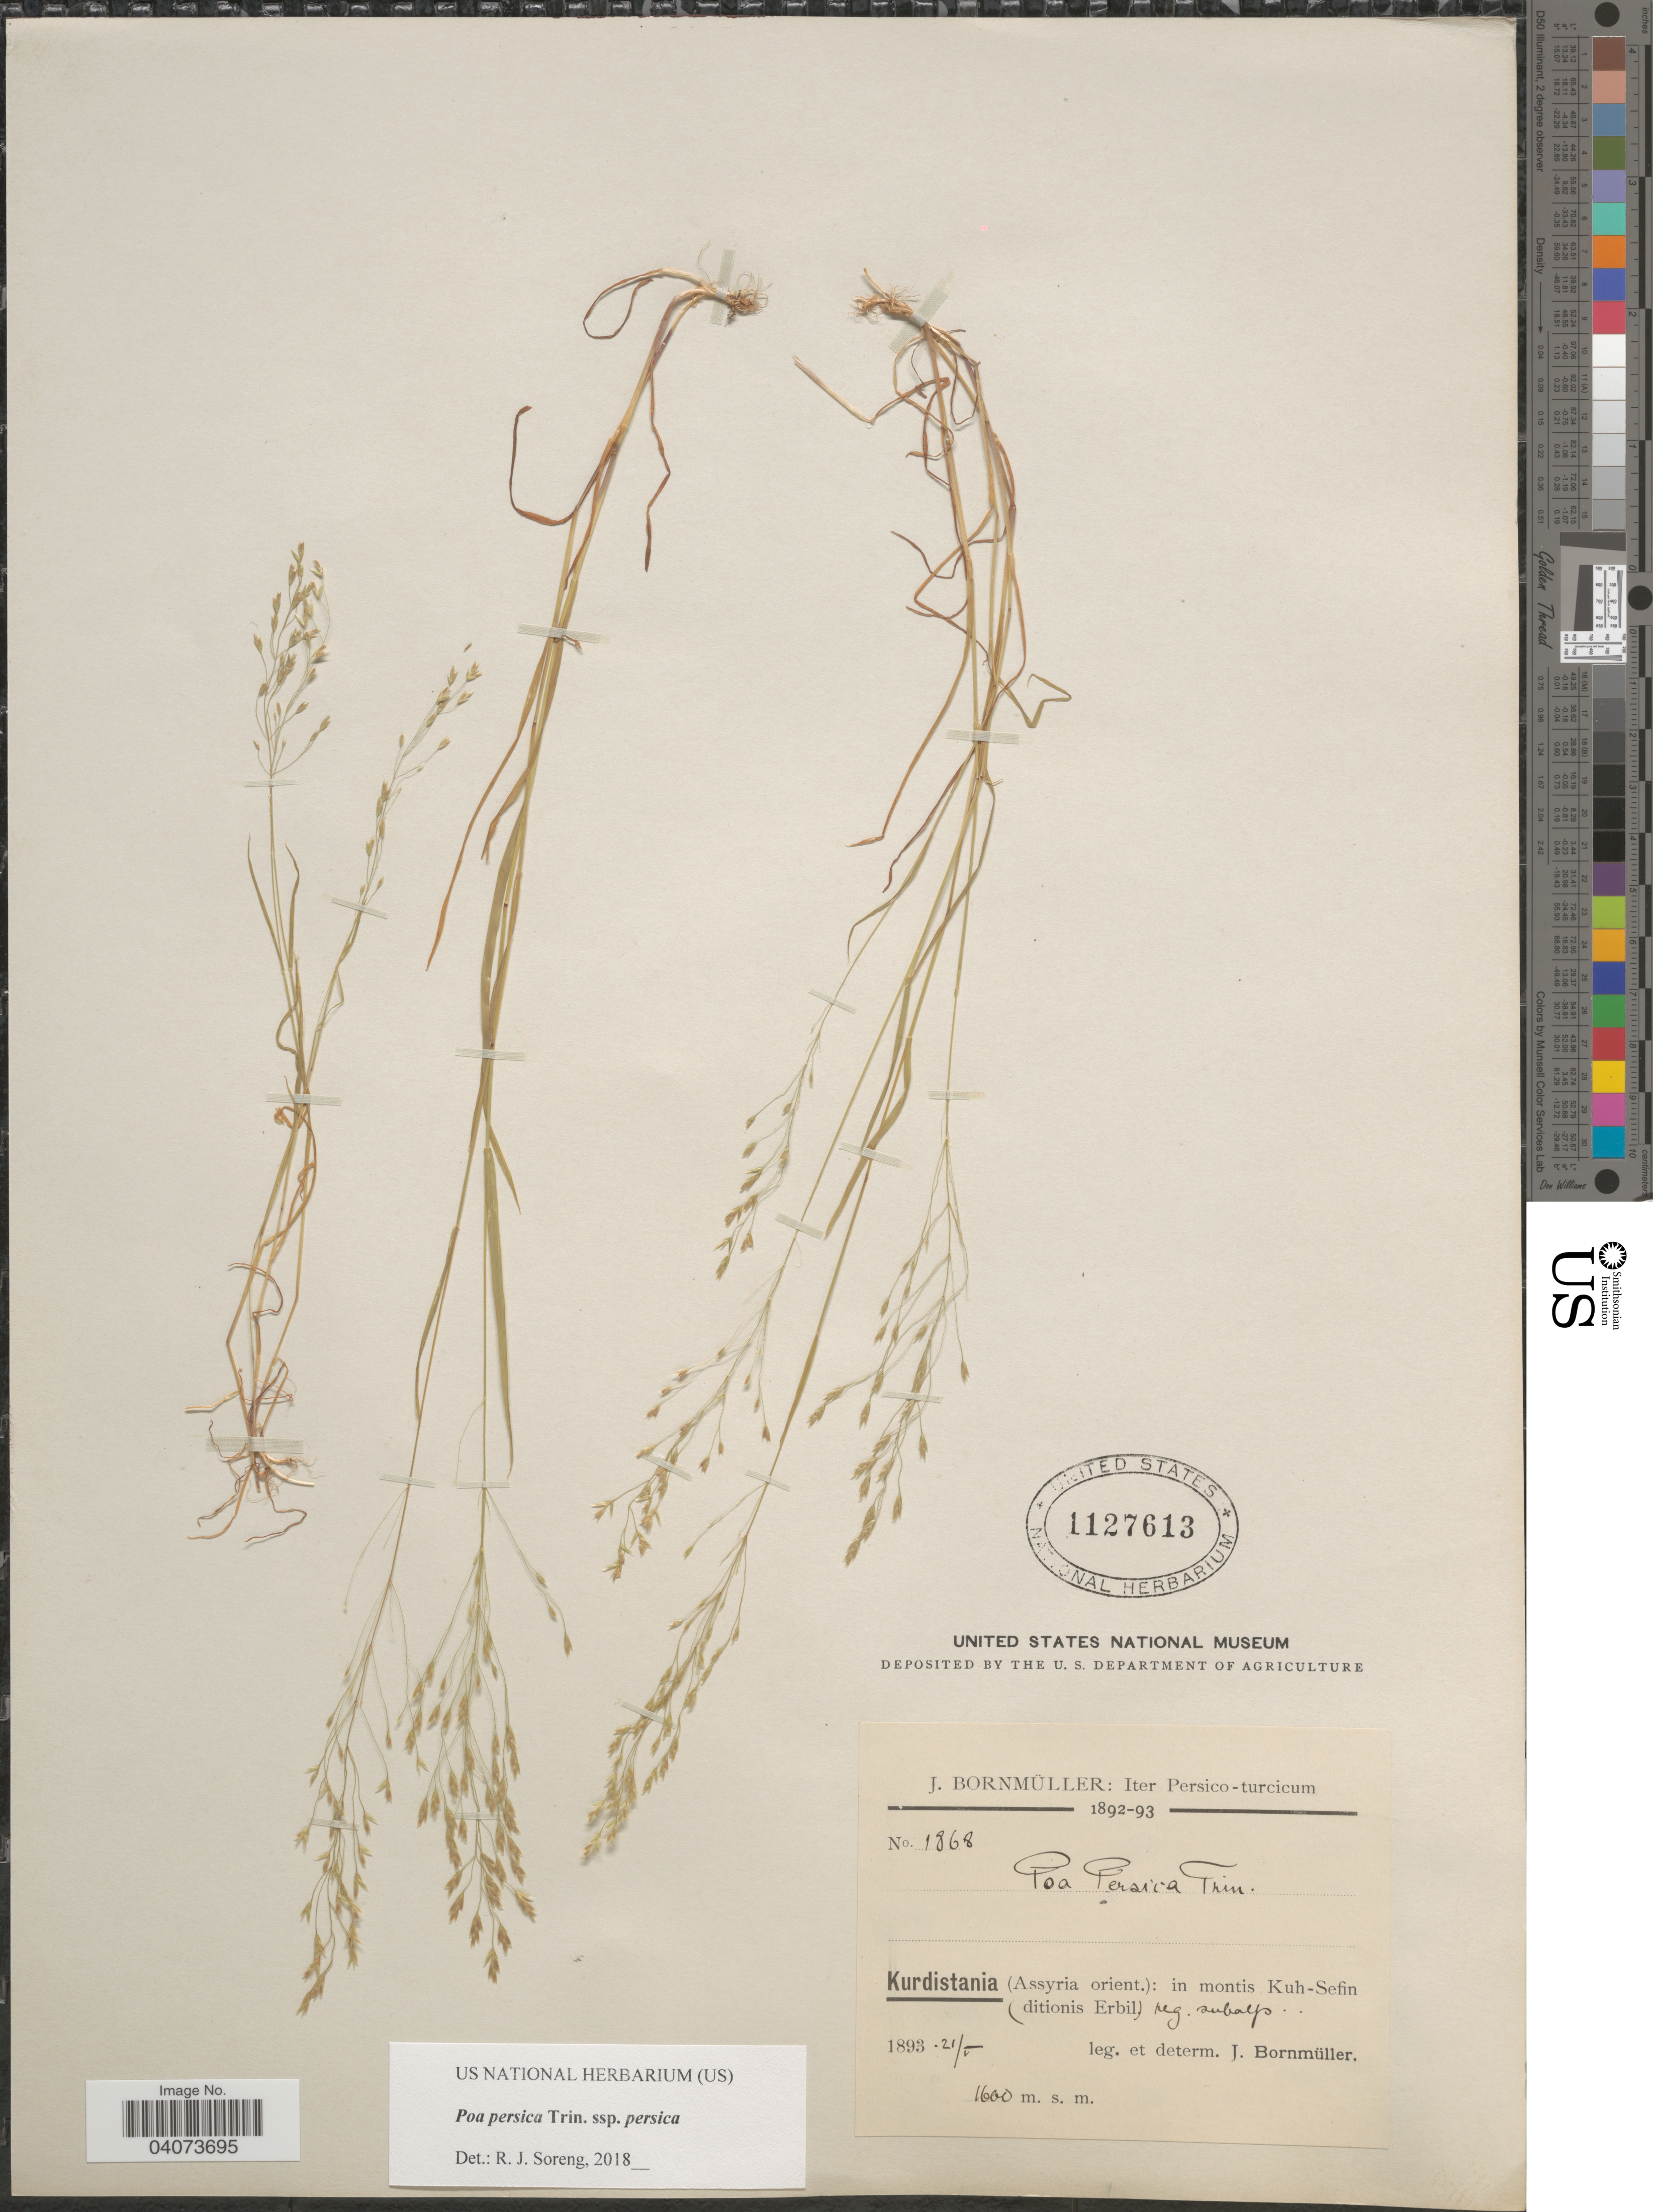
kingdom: Plantae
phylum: Tracheophyta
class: Liliopsida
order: Poales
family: Poaceae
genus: Poa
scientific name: Poa persica subsp. persica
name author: Trin.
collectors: J. Bornmüller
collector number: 1868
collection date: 1893-05-21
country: Iran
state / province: Kurdistan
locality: Iter Persico-turcicum. Kurdistania (Assyria orient.): in montis Kuh-Sefin (ditionis Erbil).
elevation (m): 1600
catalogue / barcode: US 1127613